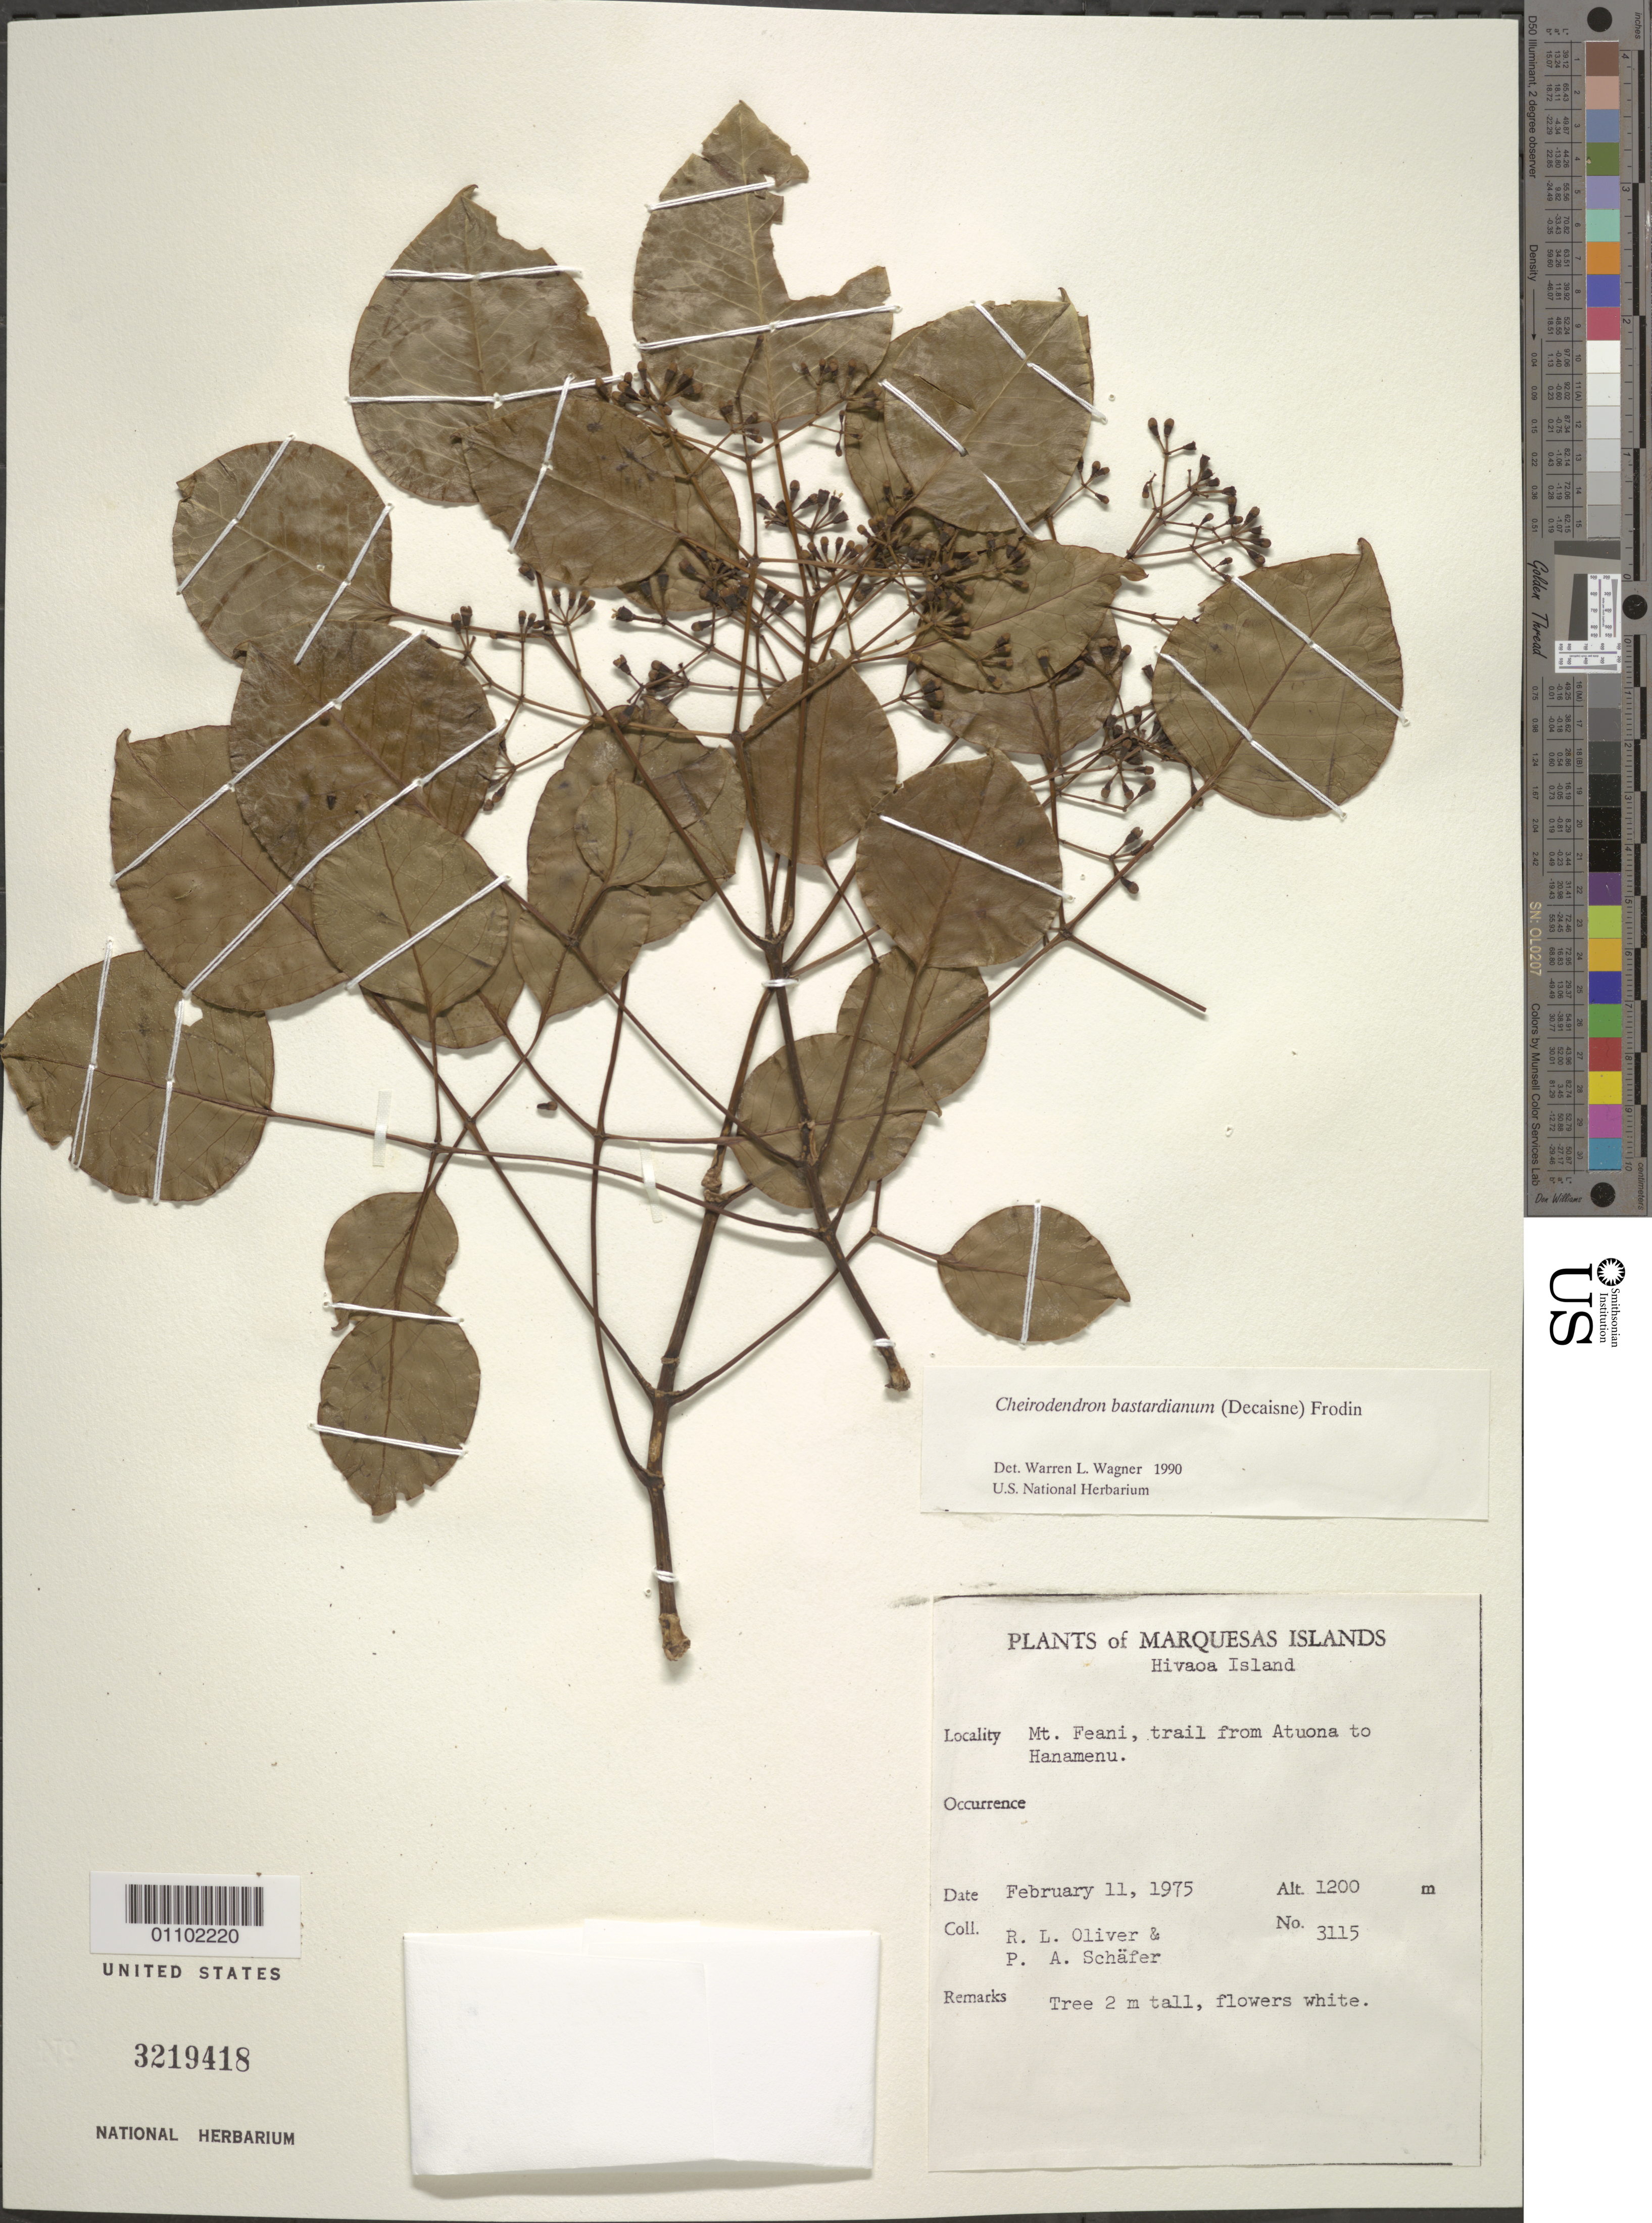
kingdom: Plantae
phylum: Tracheophyta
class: Magnoliopsida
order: Apiales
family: Araliaceae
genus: Cheirodendron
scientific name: Cheirodendron bastardianum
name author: (Decne.) Frodin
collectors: R. L. Oliver & P. A. Schäfer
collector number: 3115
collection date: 1975-02-11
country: French Polynesia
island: Hiva Oa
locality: Mt. Feani, trail from Atuona to Hanamenu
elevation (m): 1200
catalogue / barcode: US 3219418